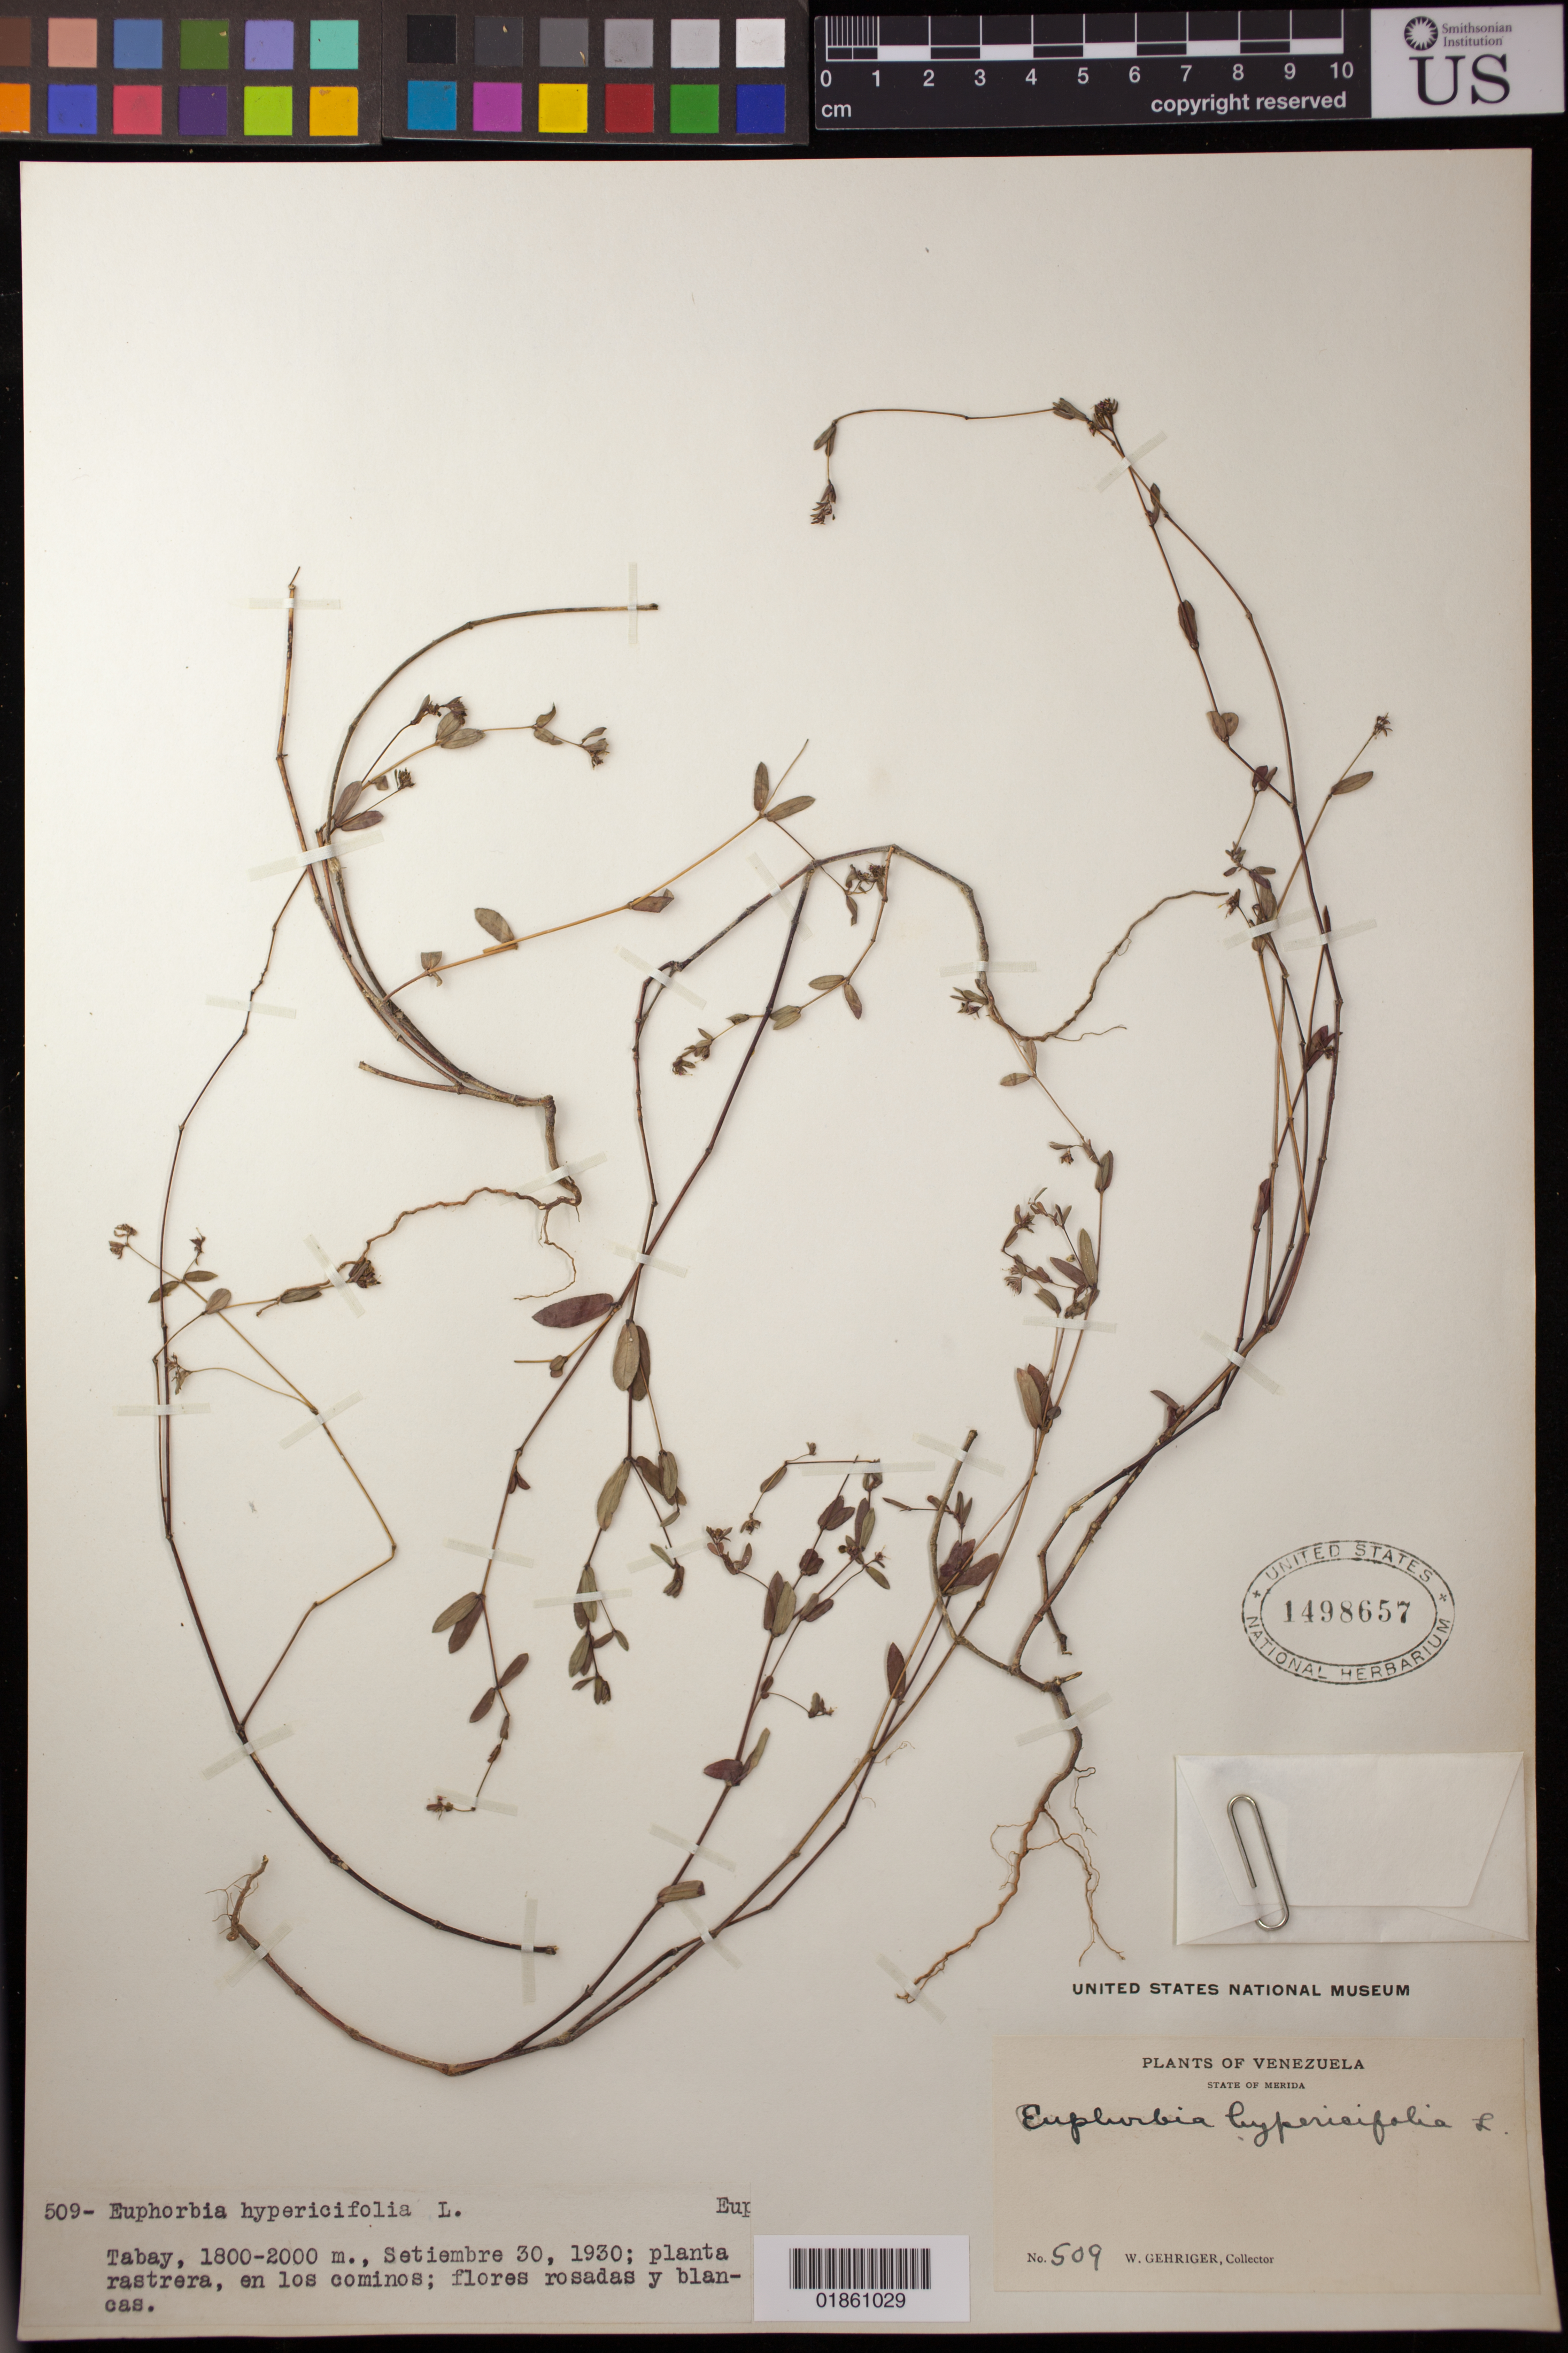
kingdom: Plantae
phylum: Tracheophyta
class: Magnoliopsida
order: Malpighiales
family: Euphorbiaceae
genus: Euphorbia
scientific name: Euphorbia hypericifolia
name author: L.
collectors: W. Gehriger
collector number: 509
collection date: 1930-09-30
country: Venezuela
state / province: Mérida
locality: Tabay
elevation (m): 1800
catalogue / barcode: US 1498657